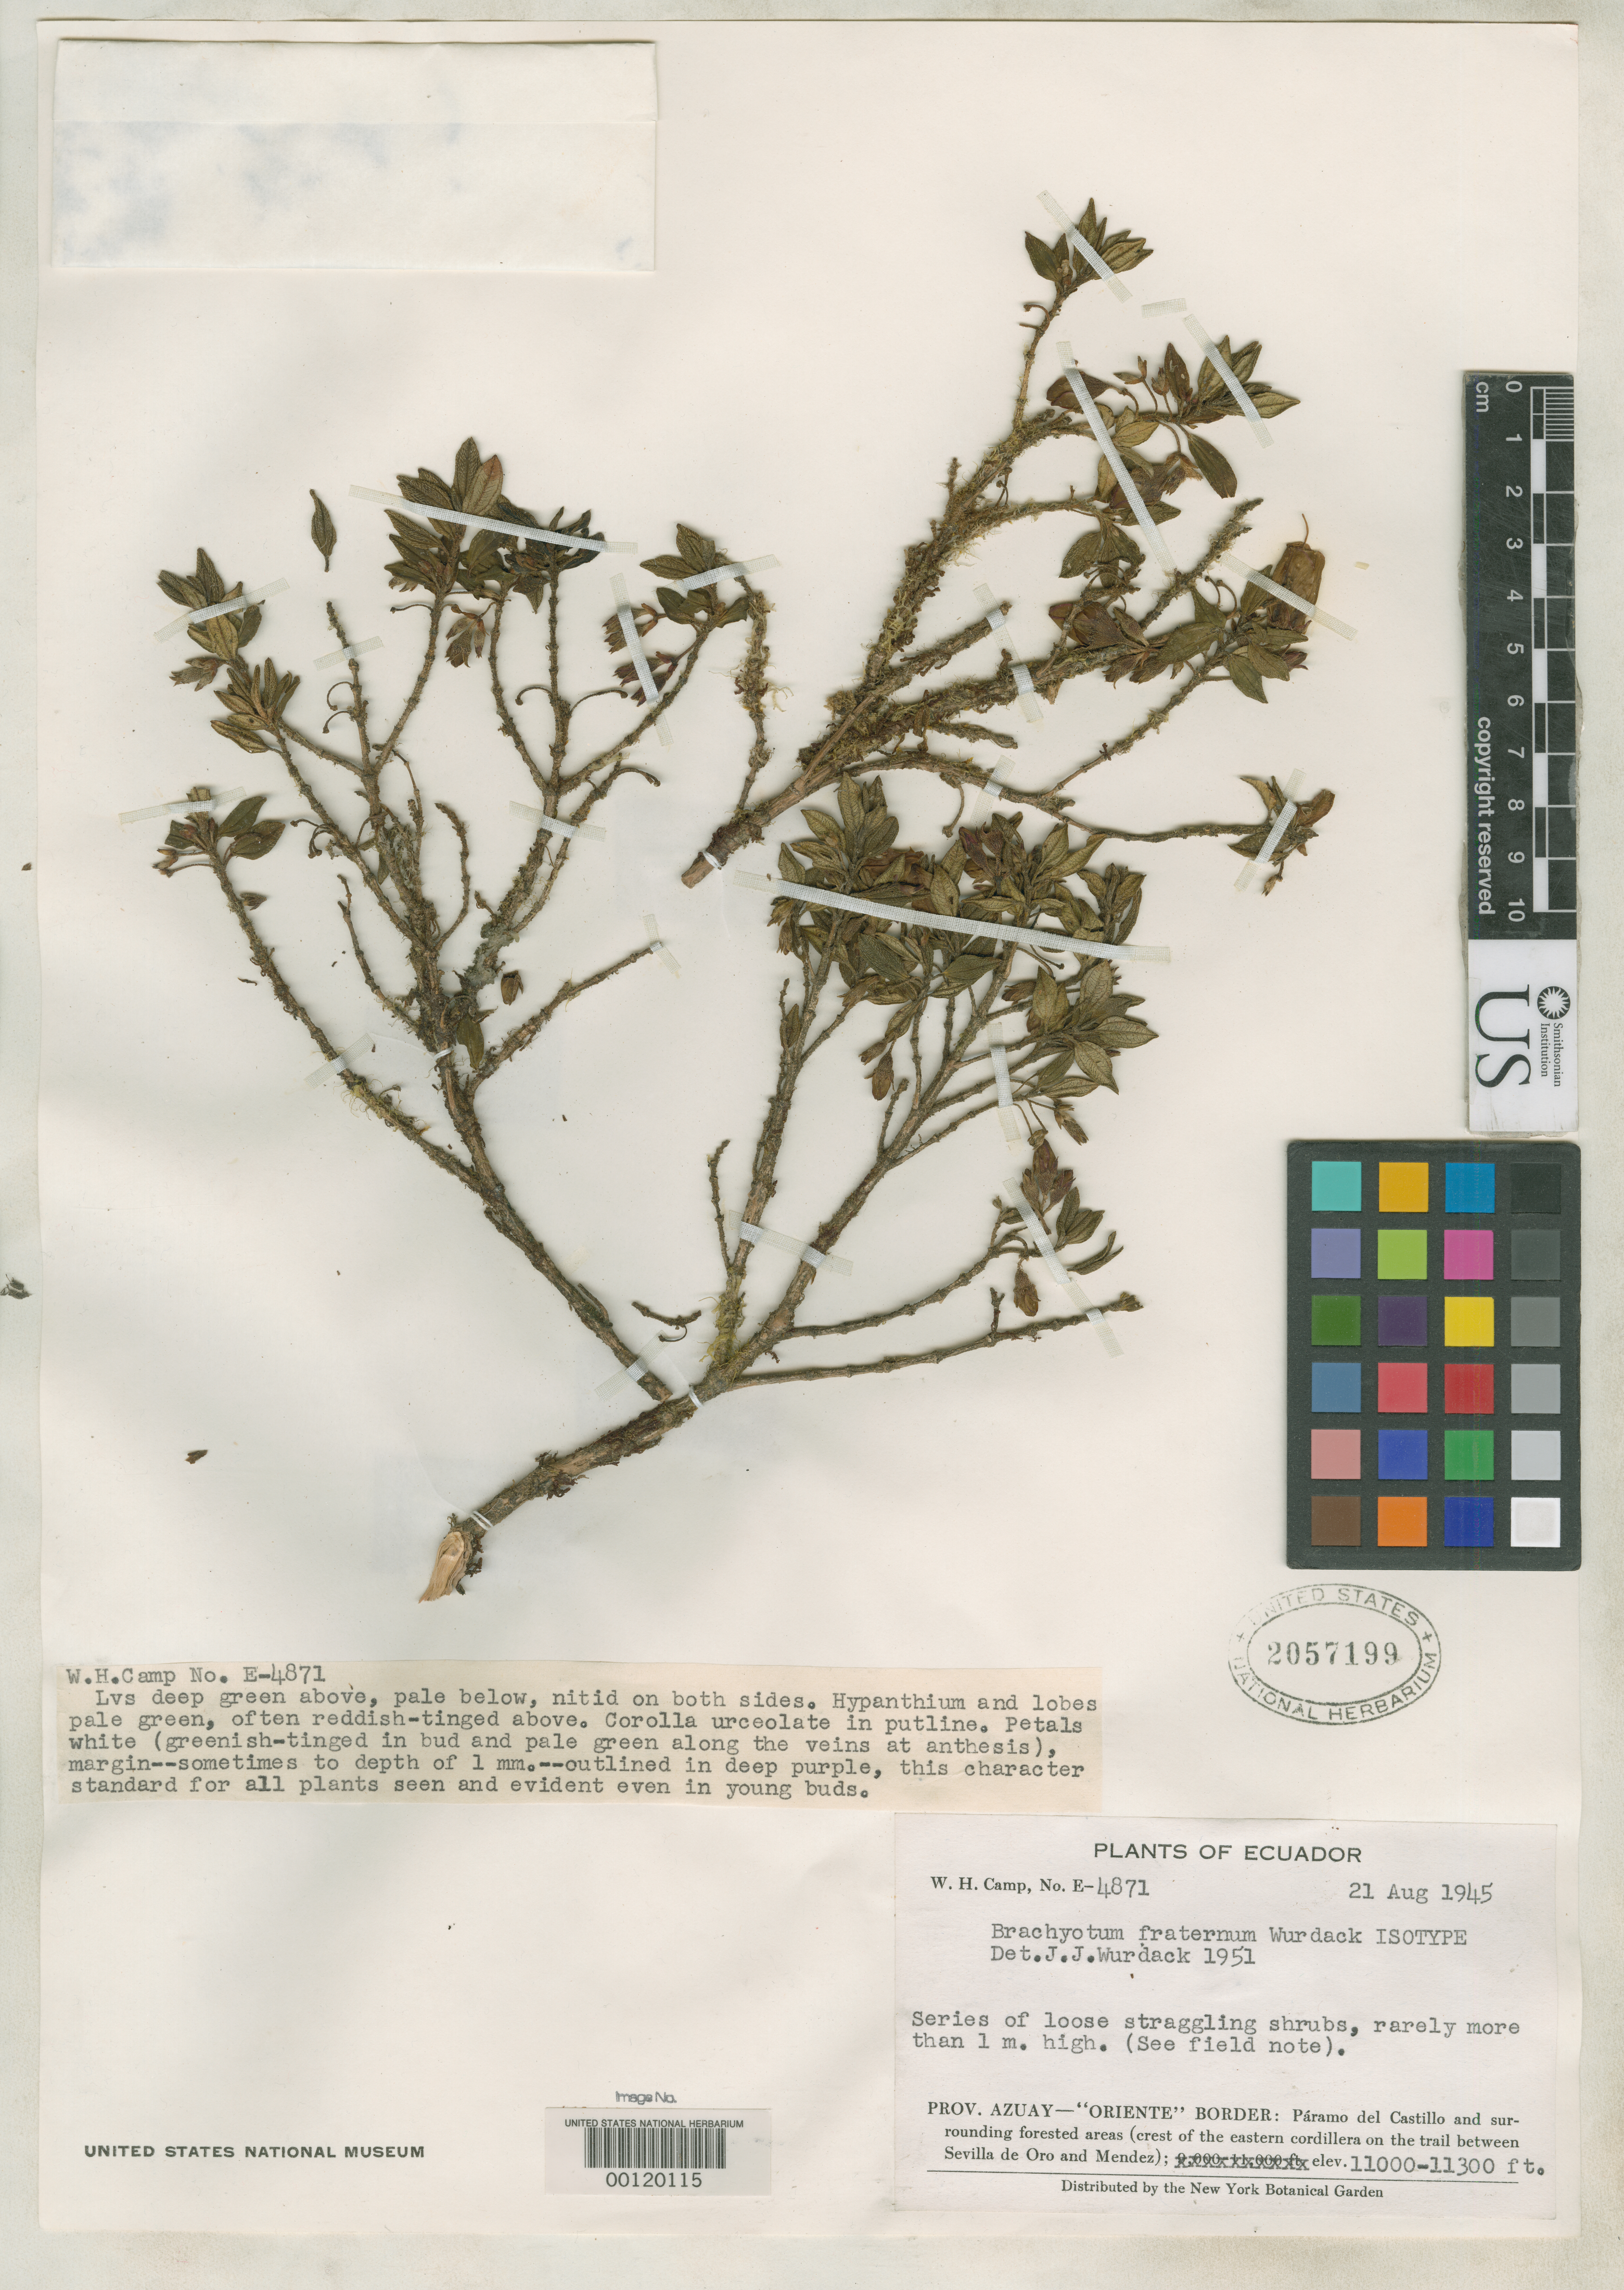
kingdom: Plantae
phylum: Tracheophyta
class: Magnoliopsida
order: Myrtales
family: Melastomataceae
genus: Brachyotum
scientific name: Brachyotum fraternum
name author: Wurdack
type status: Isotype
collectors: W. H. Camp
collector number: E-4871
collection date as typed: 21 Aug 1945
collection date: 1945-08-21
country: Ecuador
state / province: Azuay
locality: Paramo del Castillo, E Cordillera between Sevills de Oro & Mendez.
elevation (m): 3353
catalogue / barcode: US 2057199